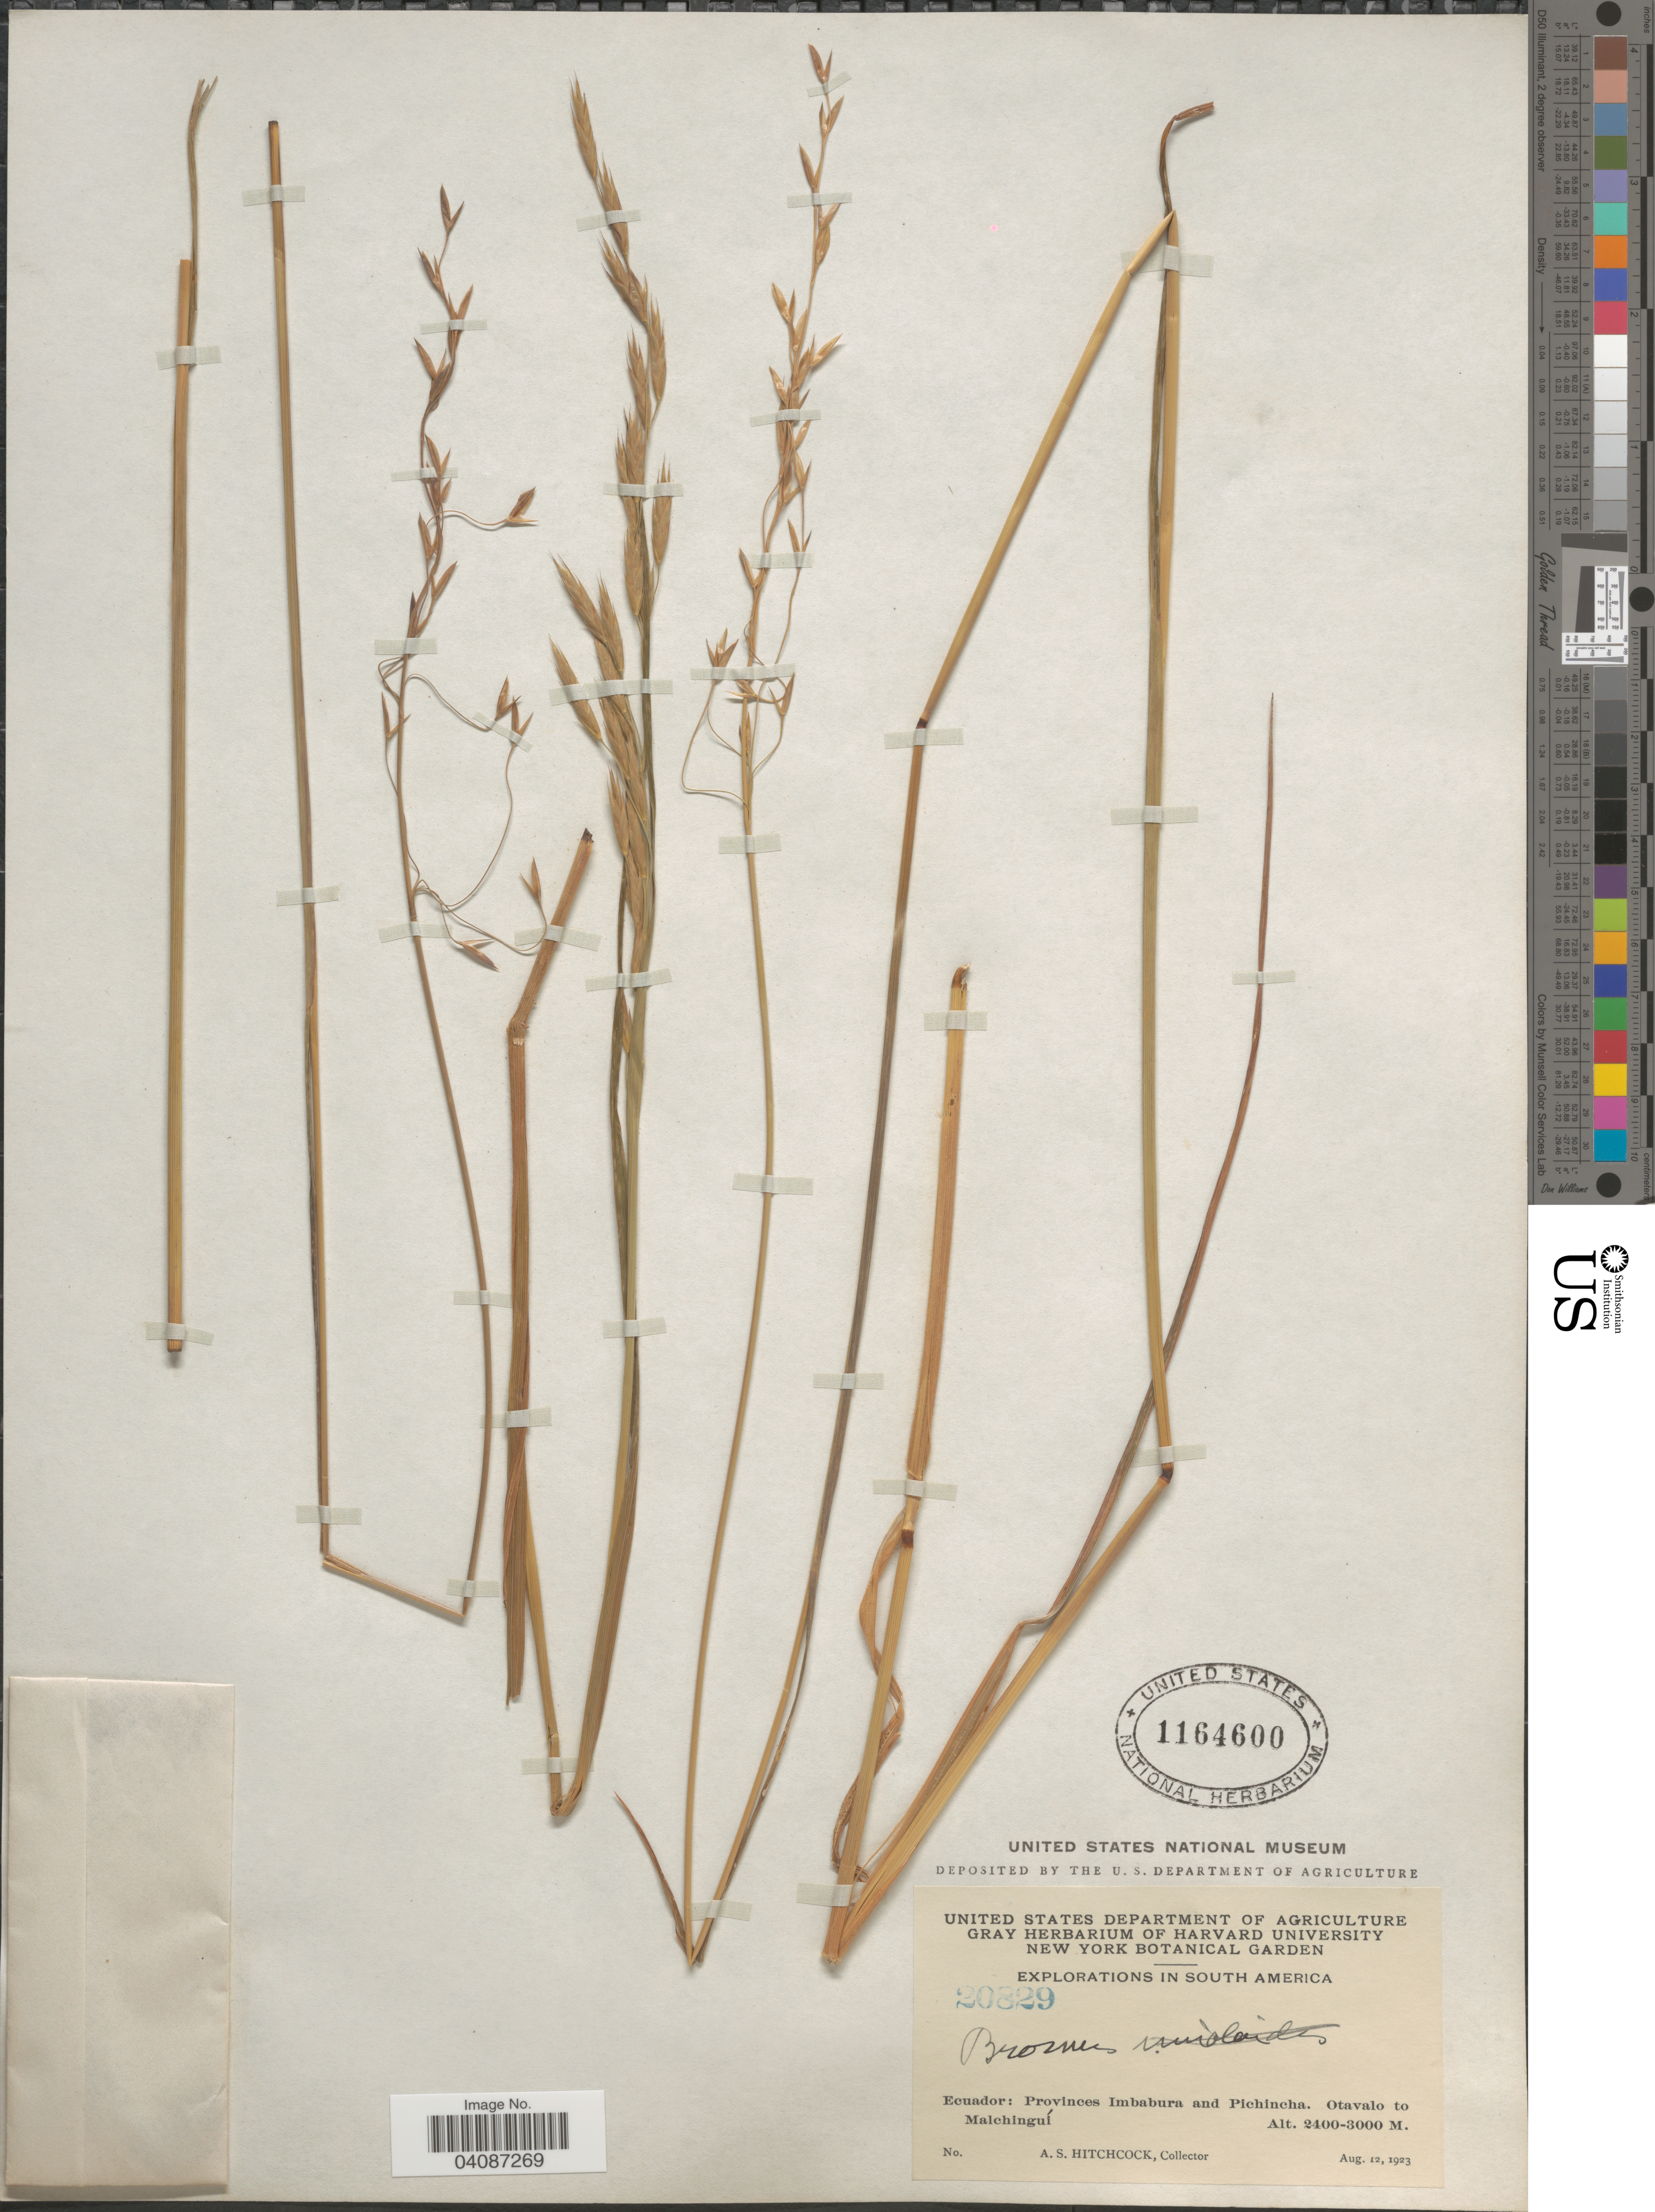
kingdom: Plantae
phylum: Tracheophyta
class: Liliopsida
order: Poales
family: Poaceae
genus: Bromus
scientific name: Bromus pitensis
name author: Kunth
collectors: A. S. Hitchcock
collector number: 20829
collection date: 1923-08-12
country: Ecuador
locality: Explorations in South America. Provinces Imbabura and Pichincha. Otavalo to Malchinguí.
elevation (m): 2400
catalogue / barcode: US 1164600